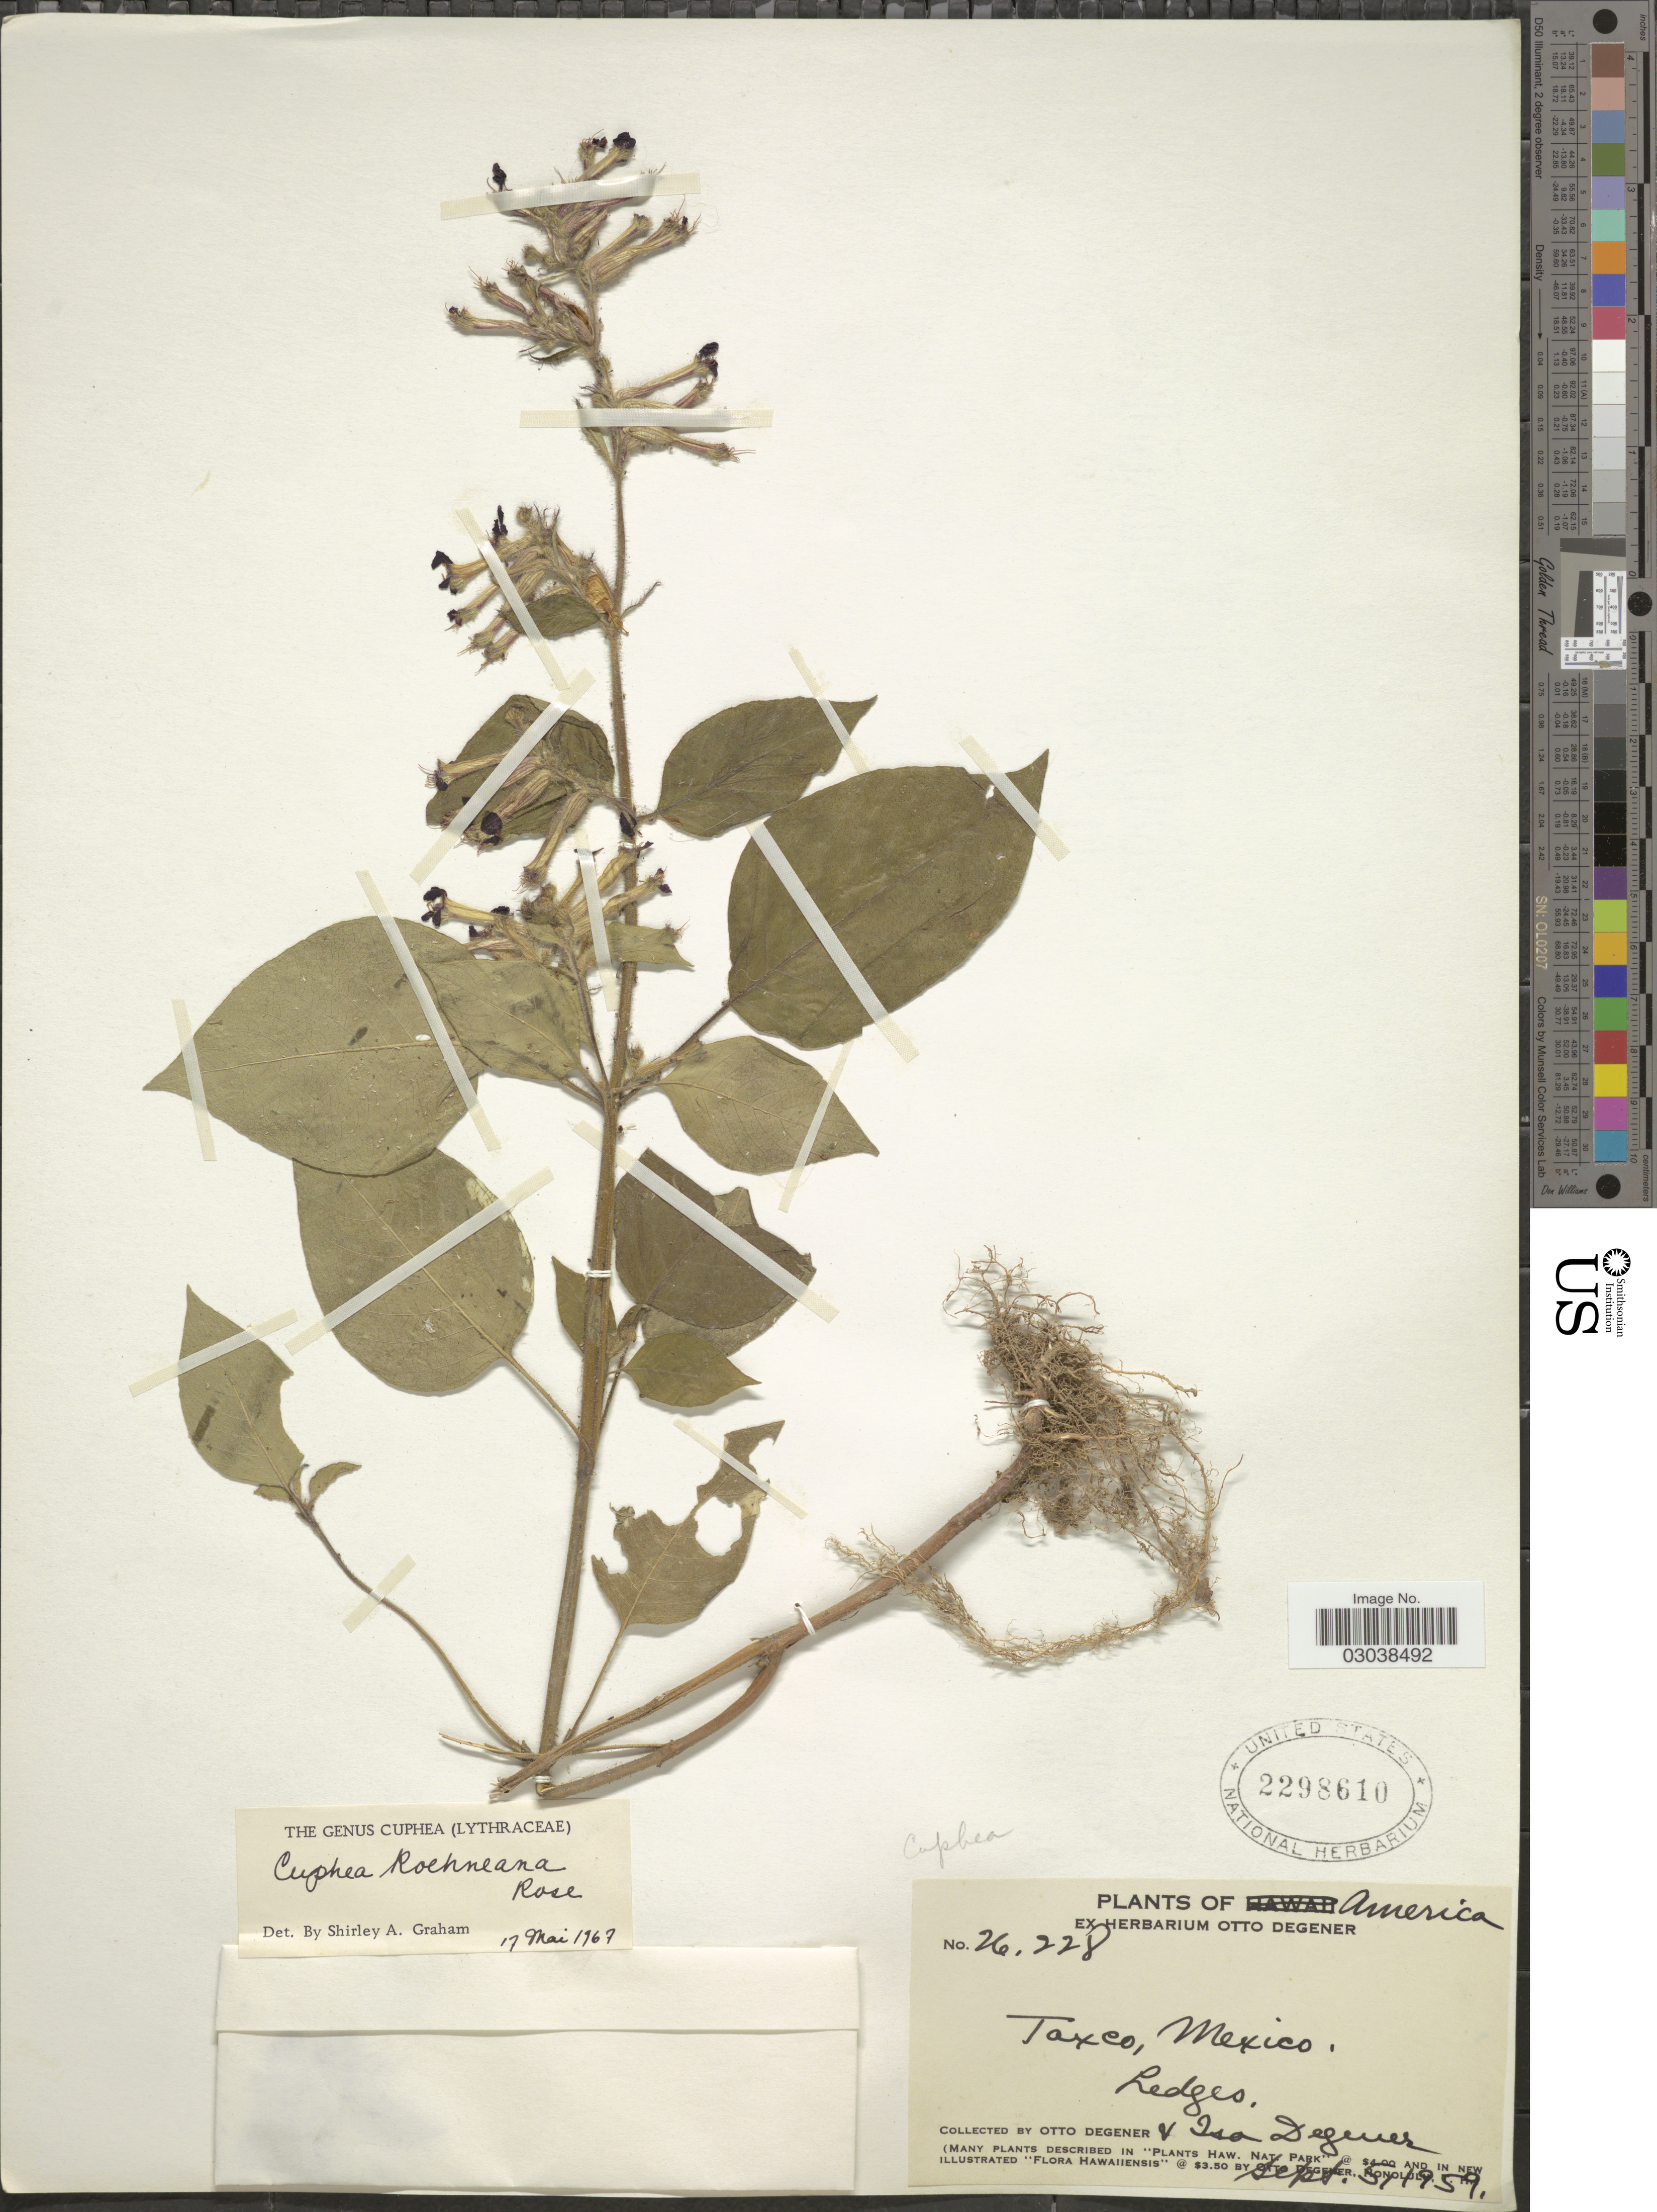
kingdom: Plantae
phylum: Tracheophyta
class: Magnoliopsida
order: Myrtales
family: Lythraceae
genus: Cuphea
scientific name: Cuphea koehneana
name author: Rose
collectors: O. Degener & I. Degener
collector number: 26228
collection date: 1959-09-05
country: Mexico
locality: Taxco.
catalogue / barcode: US 2298610